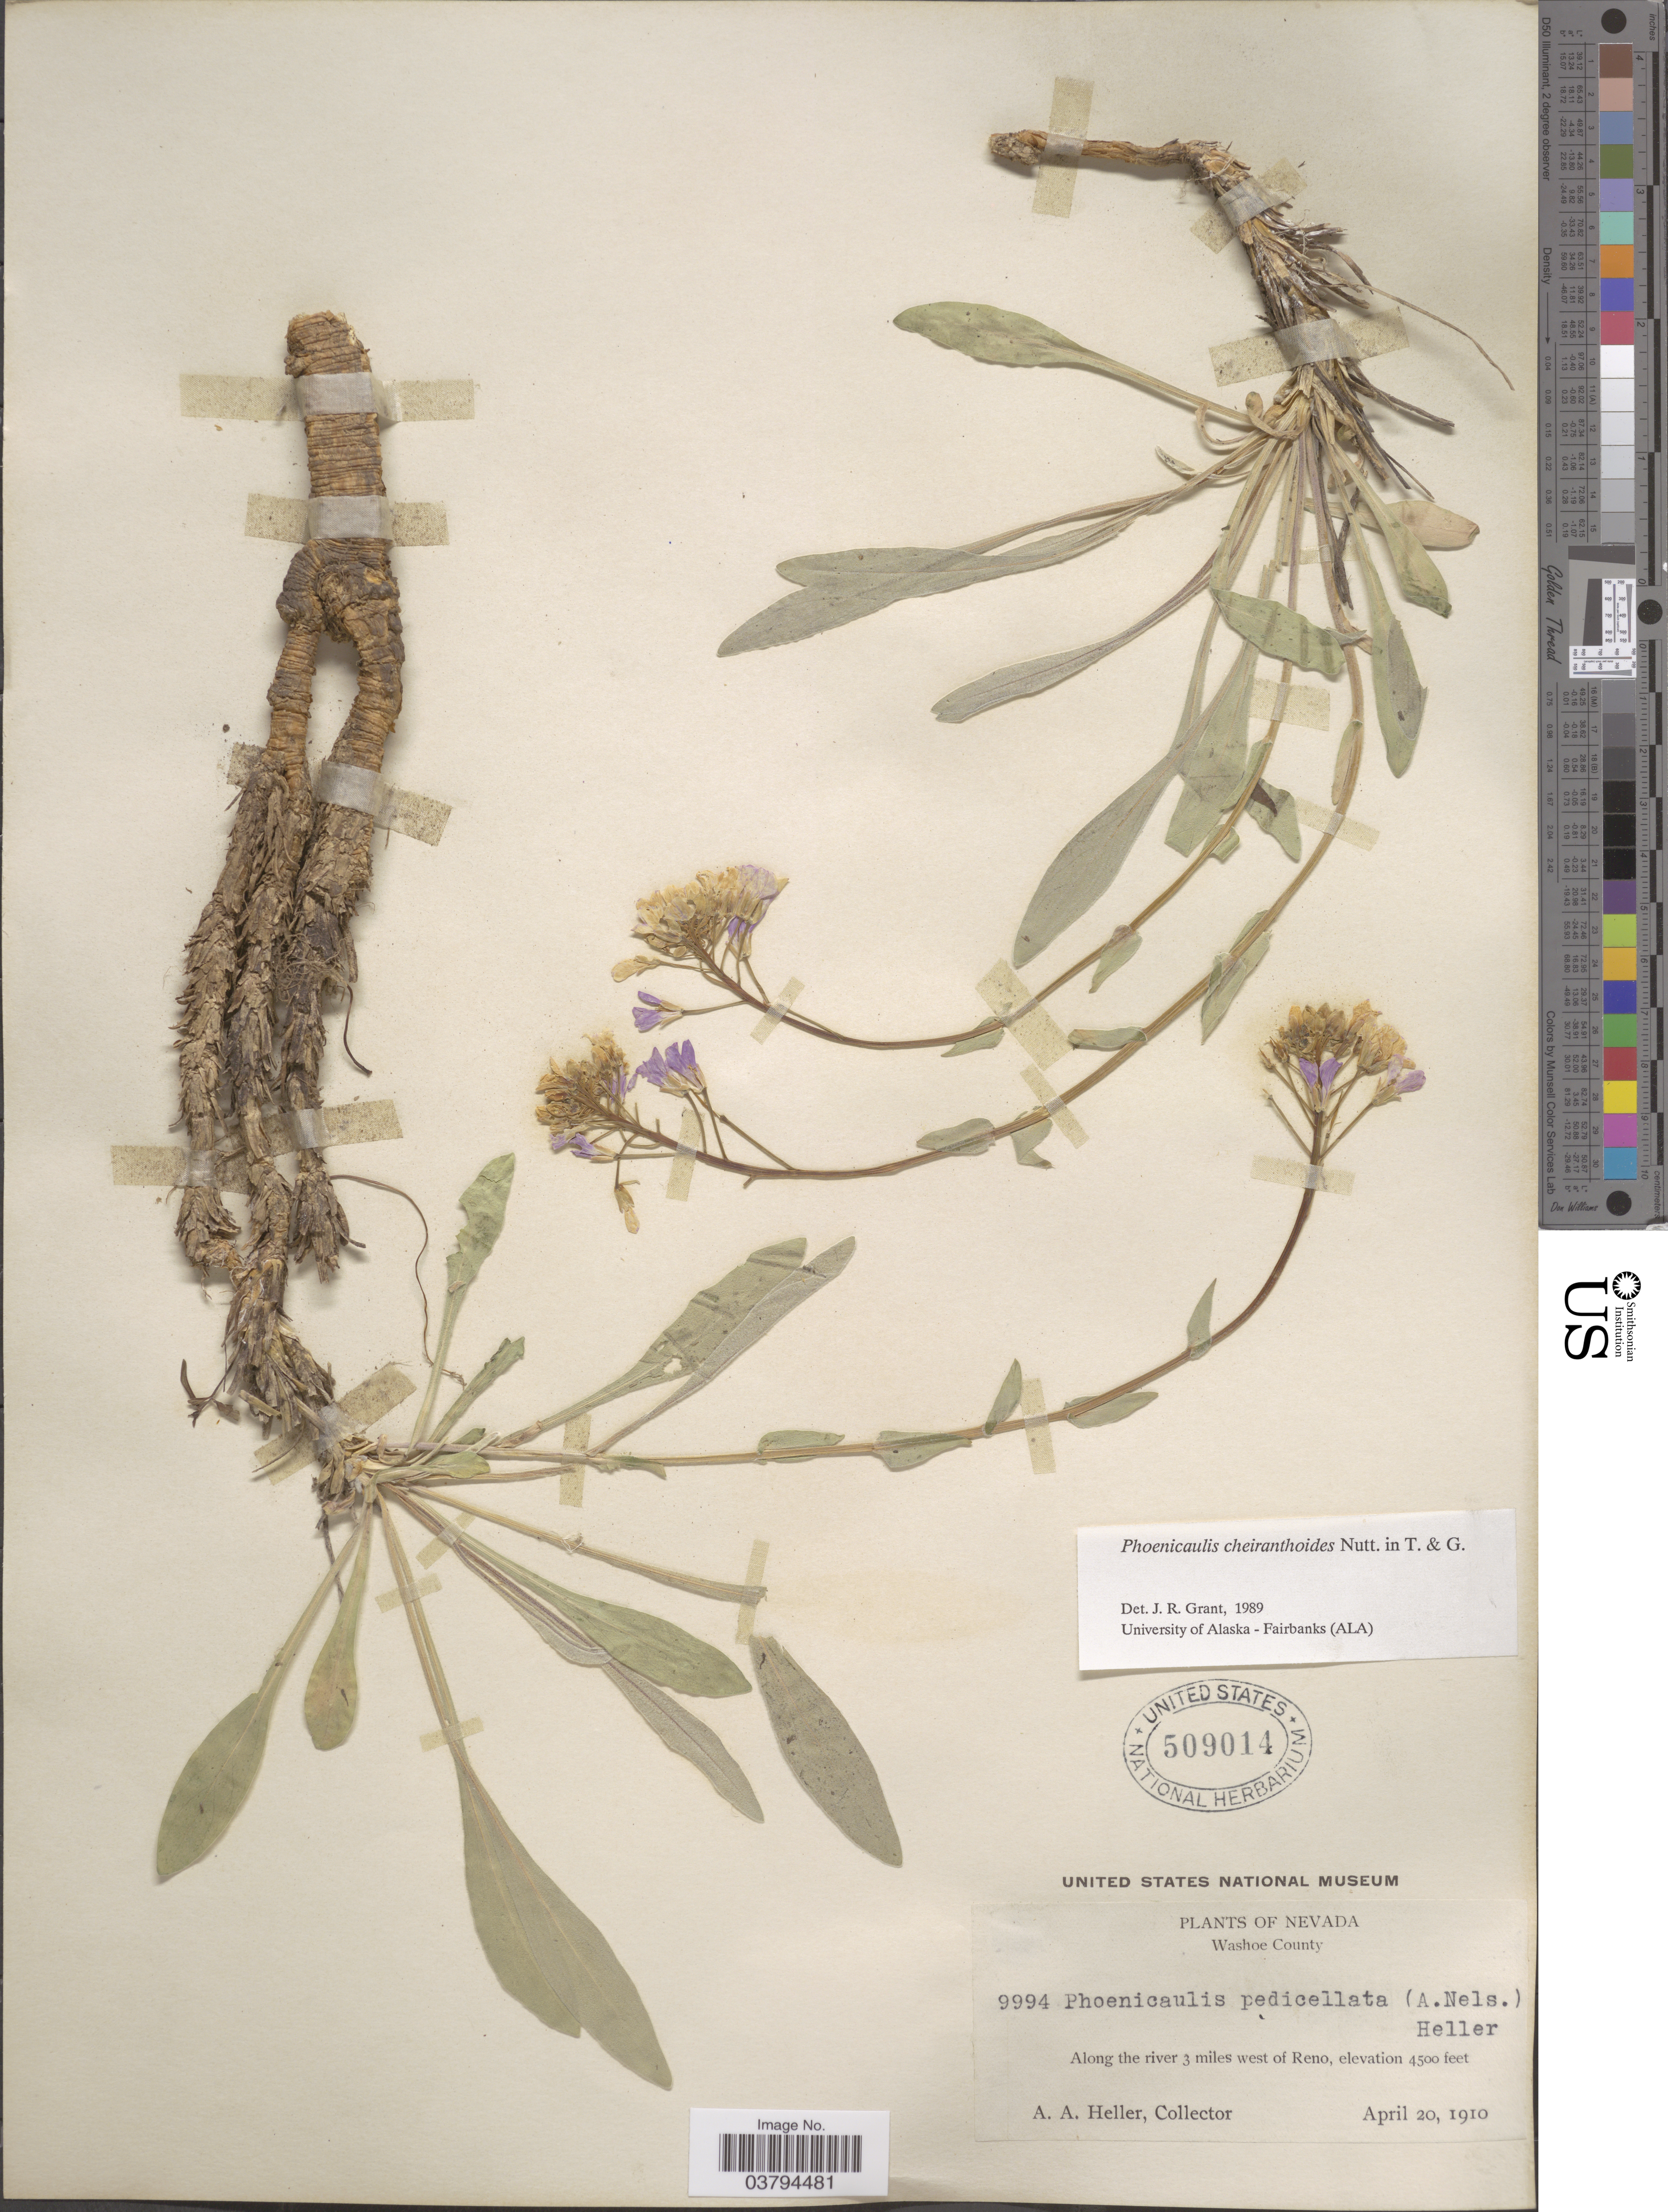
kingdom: Plantae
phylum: Tracheophyta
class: Magnoliopsida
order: Brassicales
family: Brassicaceae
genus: Phoenicaulis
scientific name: Phoenicaulis cheiranthoides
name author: Nutt.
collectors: A. A. Heller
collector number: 9994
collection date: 1910-04-20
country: United States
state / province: Nevada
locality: Washoe County. Along the river 3 miles west of Reno.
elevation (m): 1372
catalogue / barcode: US 509014